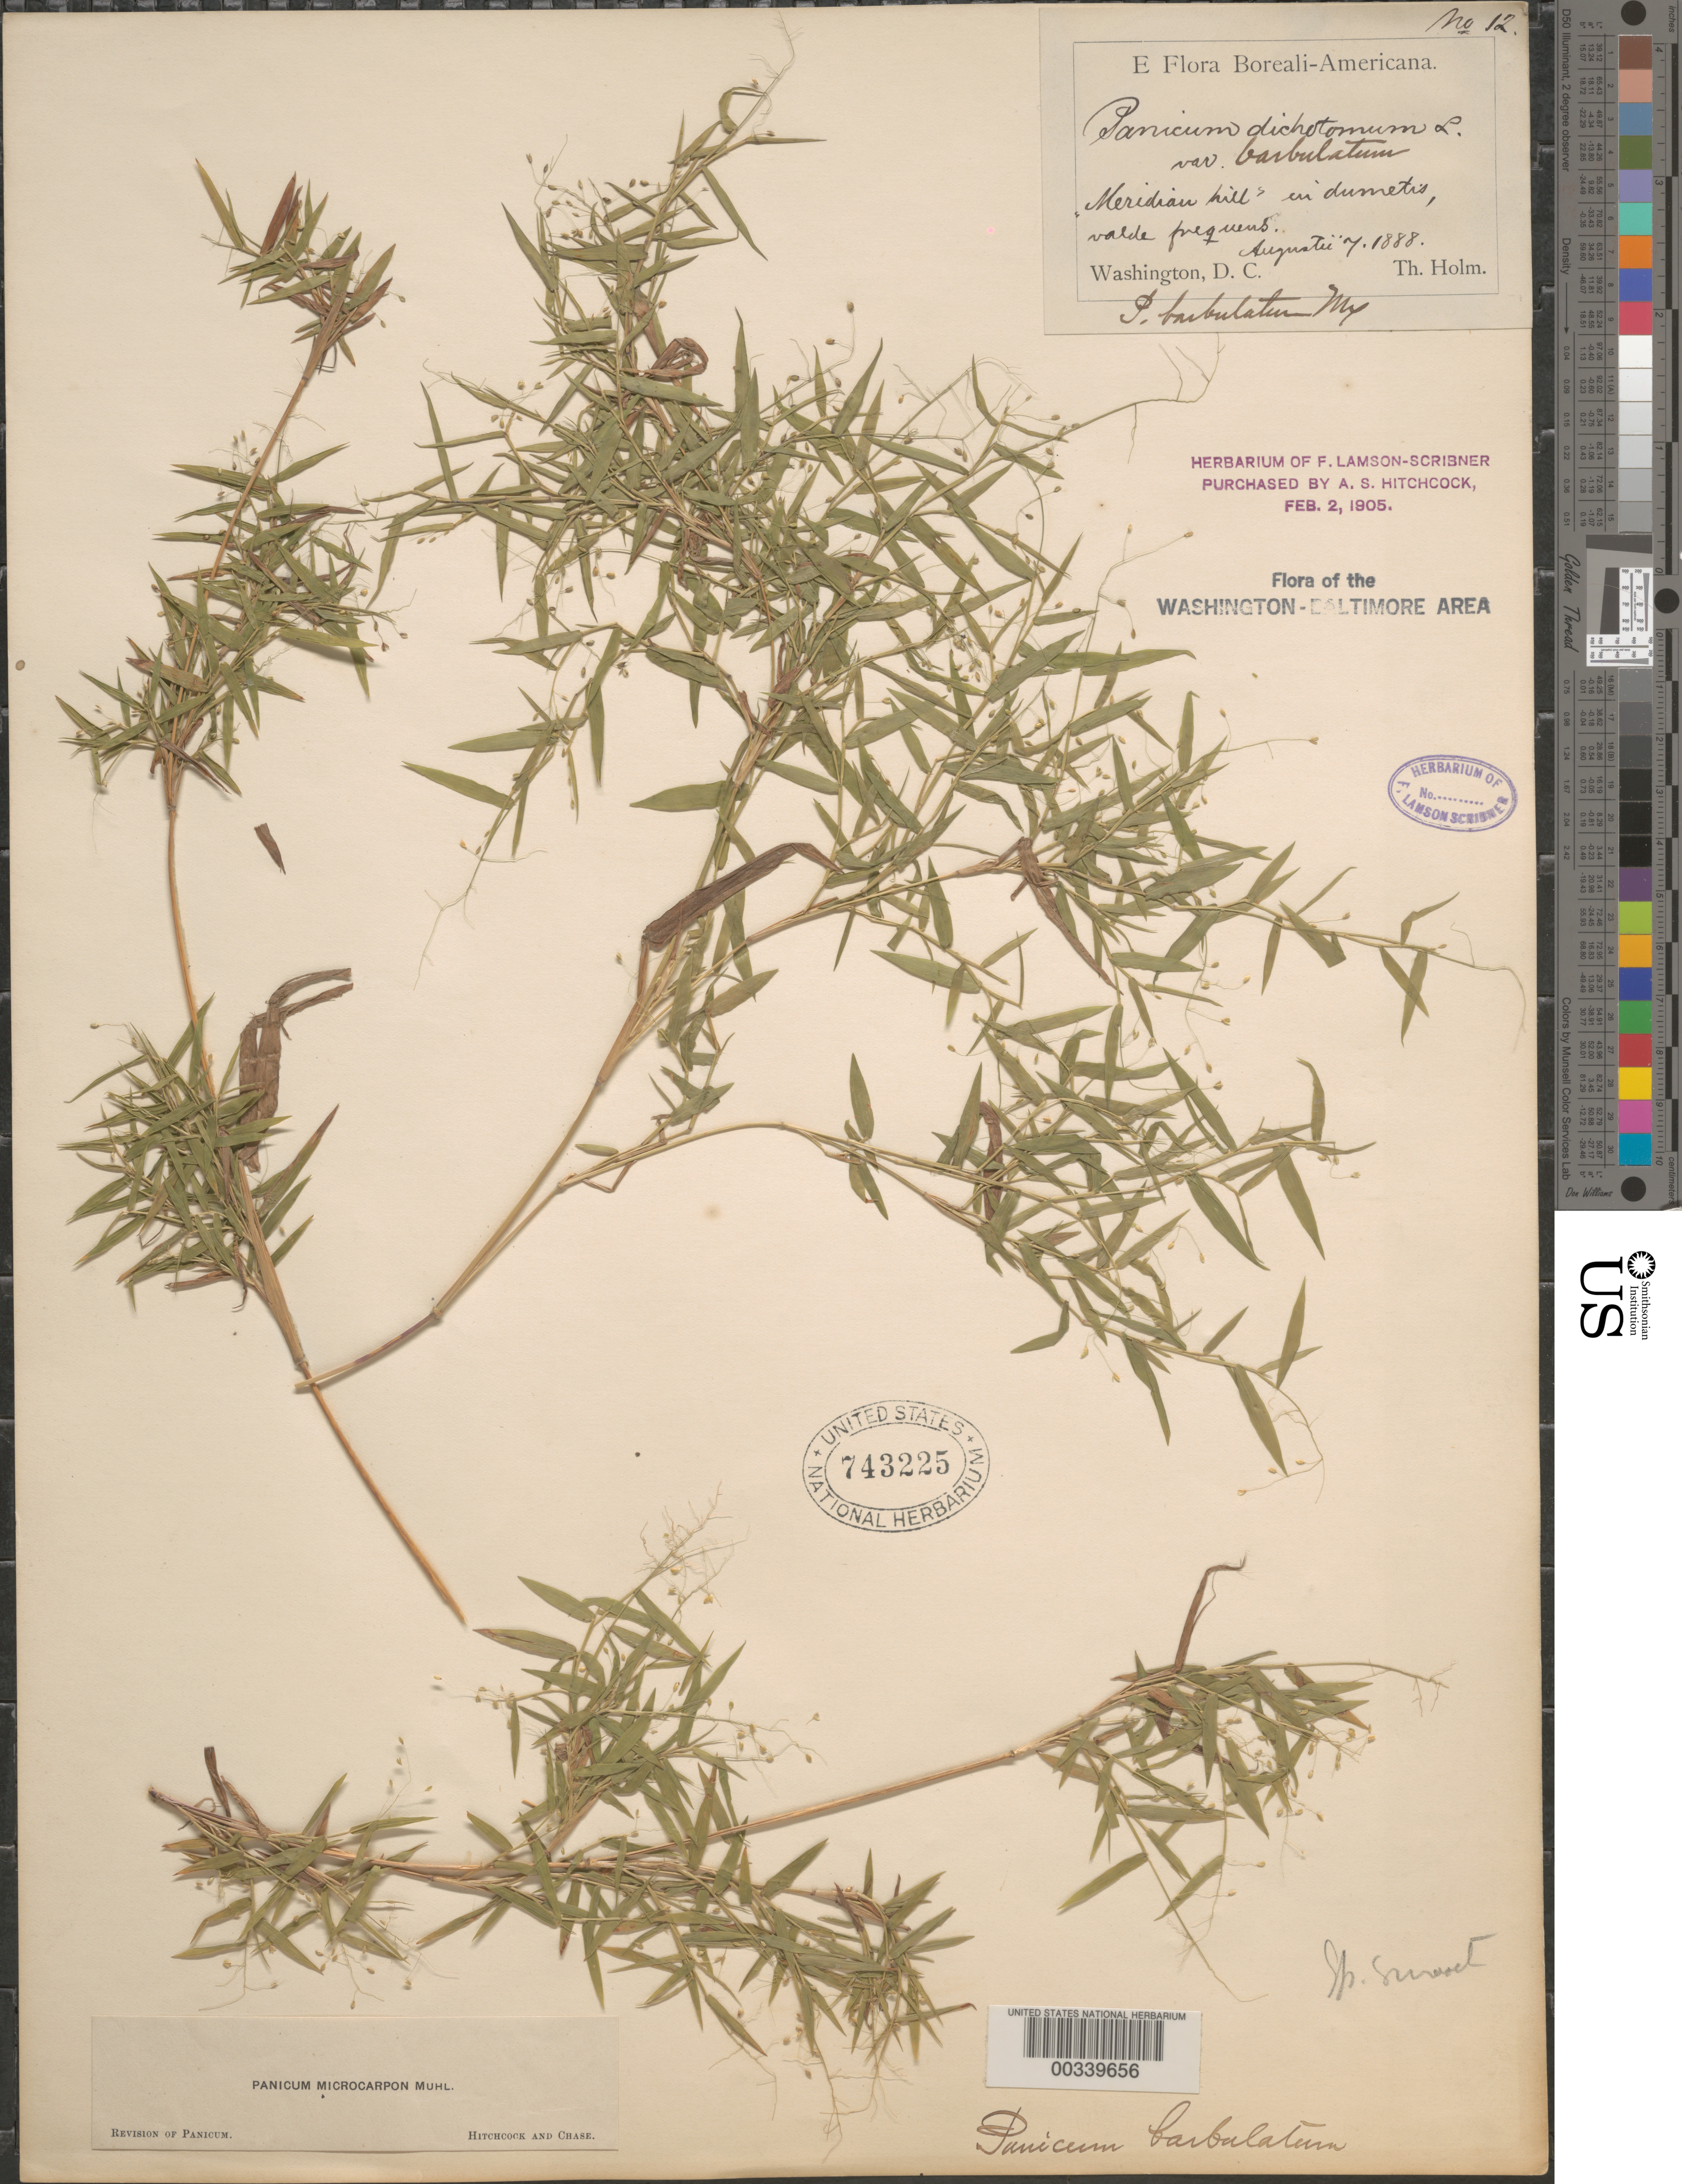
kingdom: Plantae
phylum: Tracheophyta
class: Liliopsida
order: Poales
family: Poaceae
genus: Dichanthelium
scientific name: Dichanthelium dichotomum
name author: (L.) Gould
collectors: T. Holm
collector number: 12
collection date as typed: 07 Aug 1888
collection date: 1888-08-07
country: United States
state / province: District of Columbia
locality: Meridian Hill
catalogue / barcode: US 743225